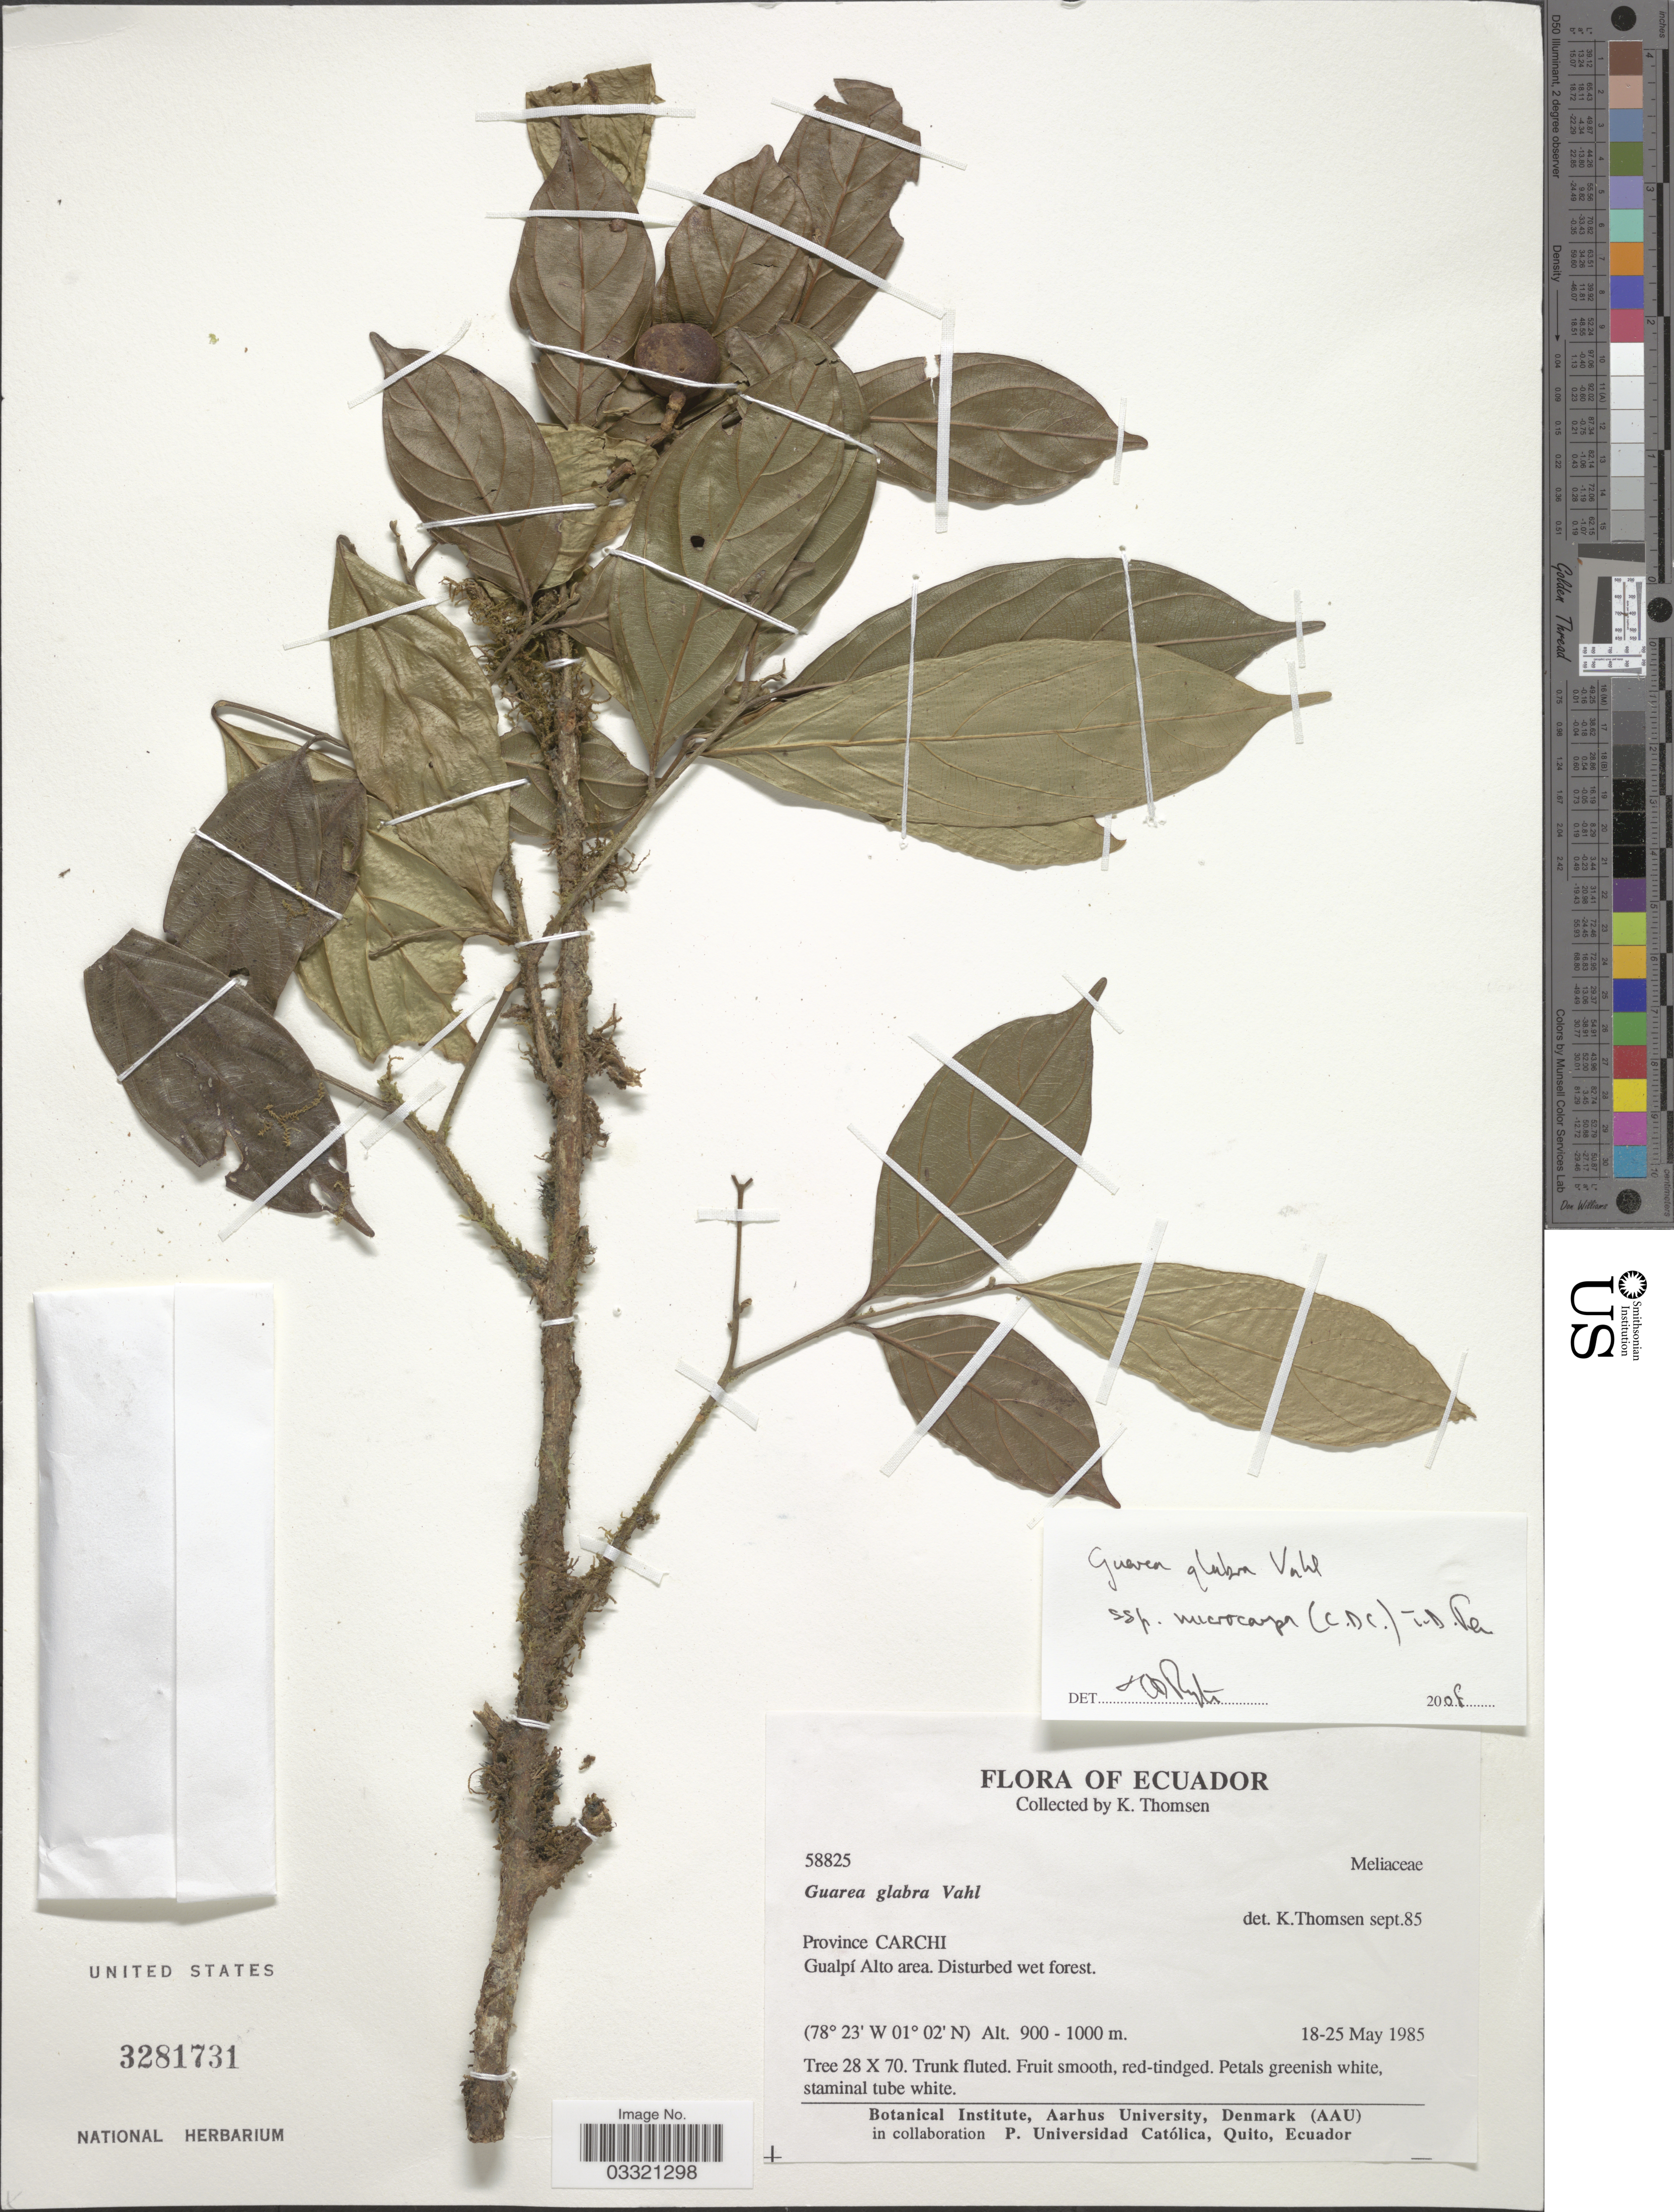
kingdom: Plantae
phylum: Tracheophyta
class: Magnoliopsida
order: Sapindales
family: Meliaceae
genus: Guarea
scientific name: Guarea glabra subsp. microcarpa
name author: (C. DC.) T.D. Penn.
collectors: K. Thomsen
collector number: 58825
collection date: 1985-05-18/1985-05-25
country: Ecuador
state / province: Carchi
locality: Gualpí Alto area.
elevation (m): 900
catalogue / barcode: US 3281731